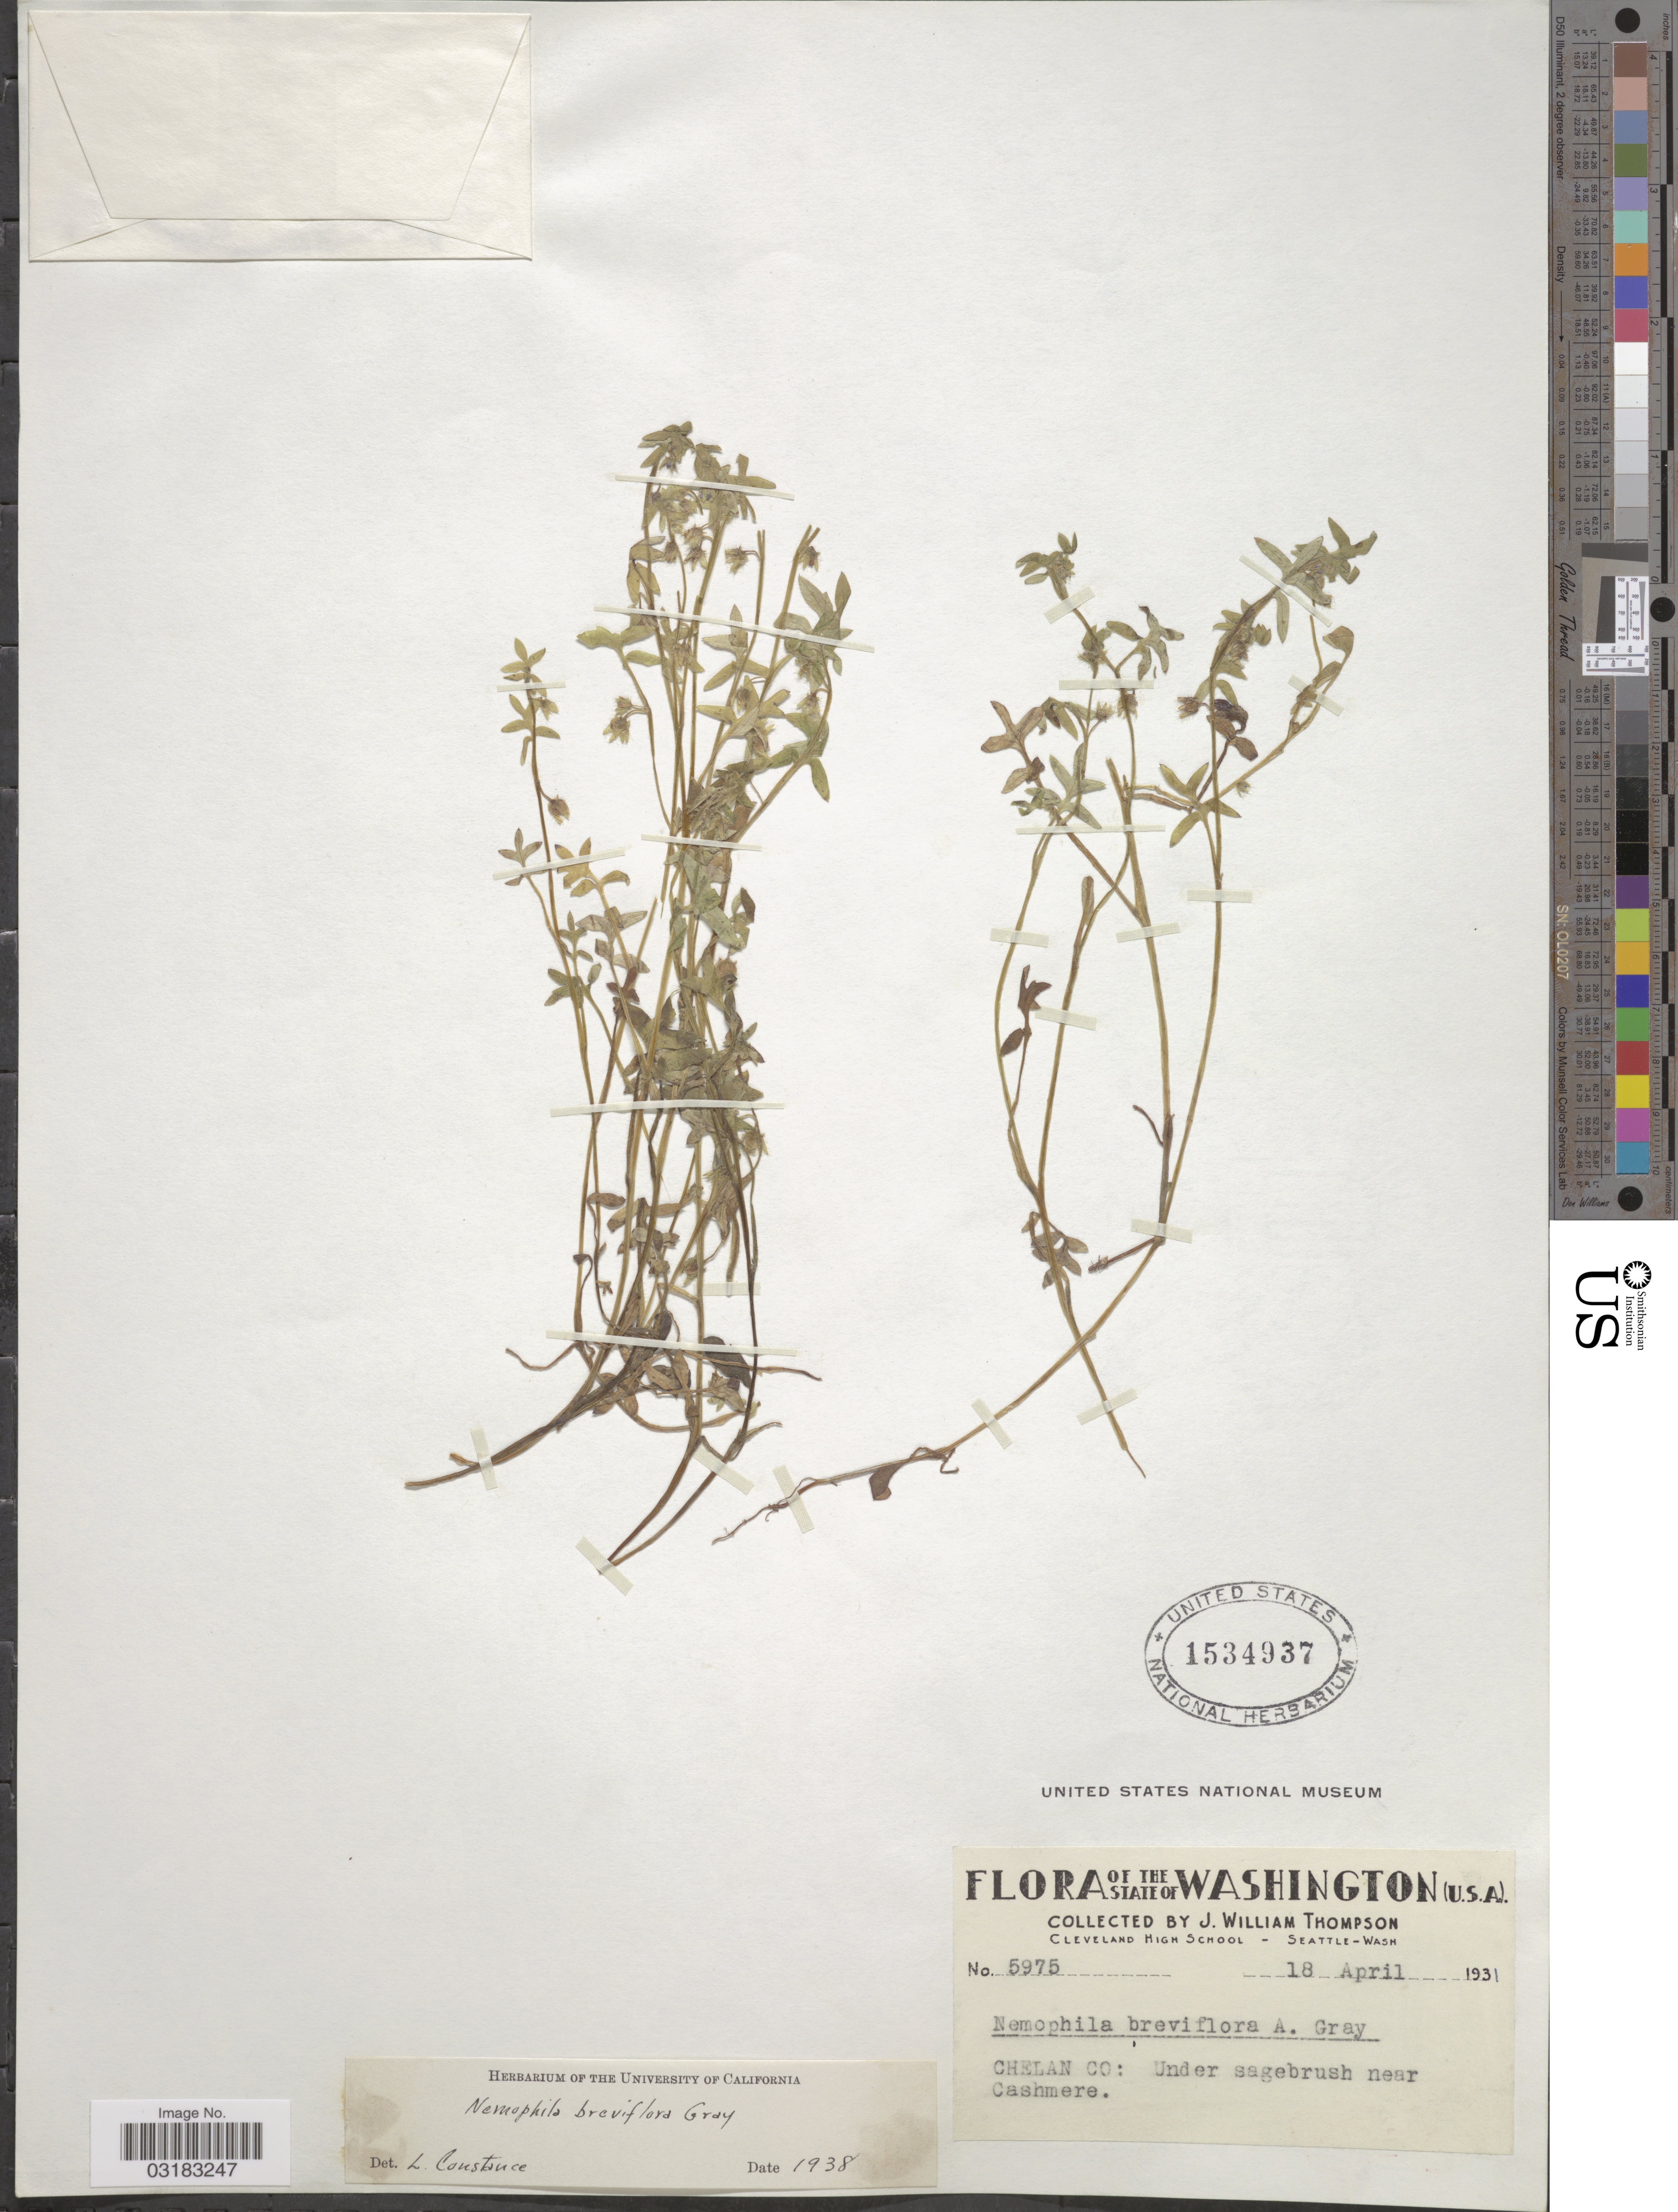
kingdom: Plantae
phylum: Tracheophyta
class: Magnoliopsida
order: Boraginales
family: Hydrophyllaceae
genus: Nemophila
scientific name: Nemophila breviflora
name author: A. Gray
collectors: J. W. Thompson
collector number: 5975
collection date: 1931-04-18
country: United States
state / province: Washington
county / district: Chelan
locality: Chelan Co: Under sagebrush near Cashmere.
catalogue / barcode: US 1534937